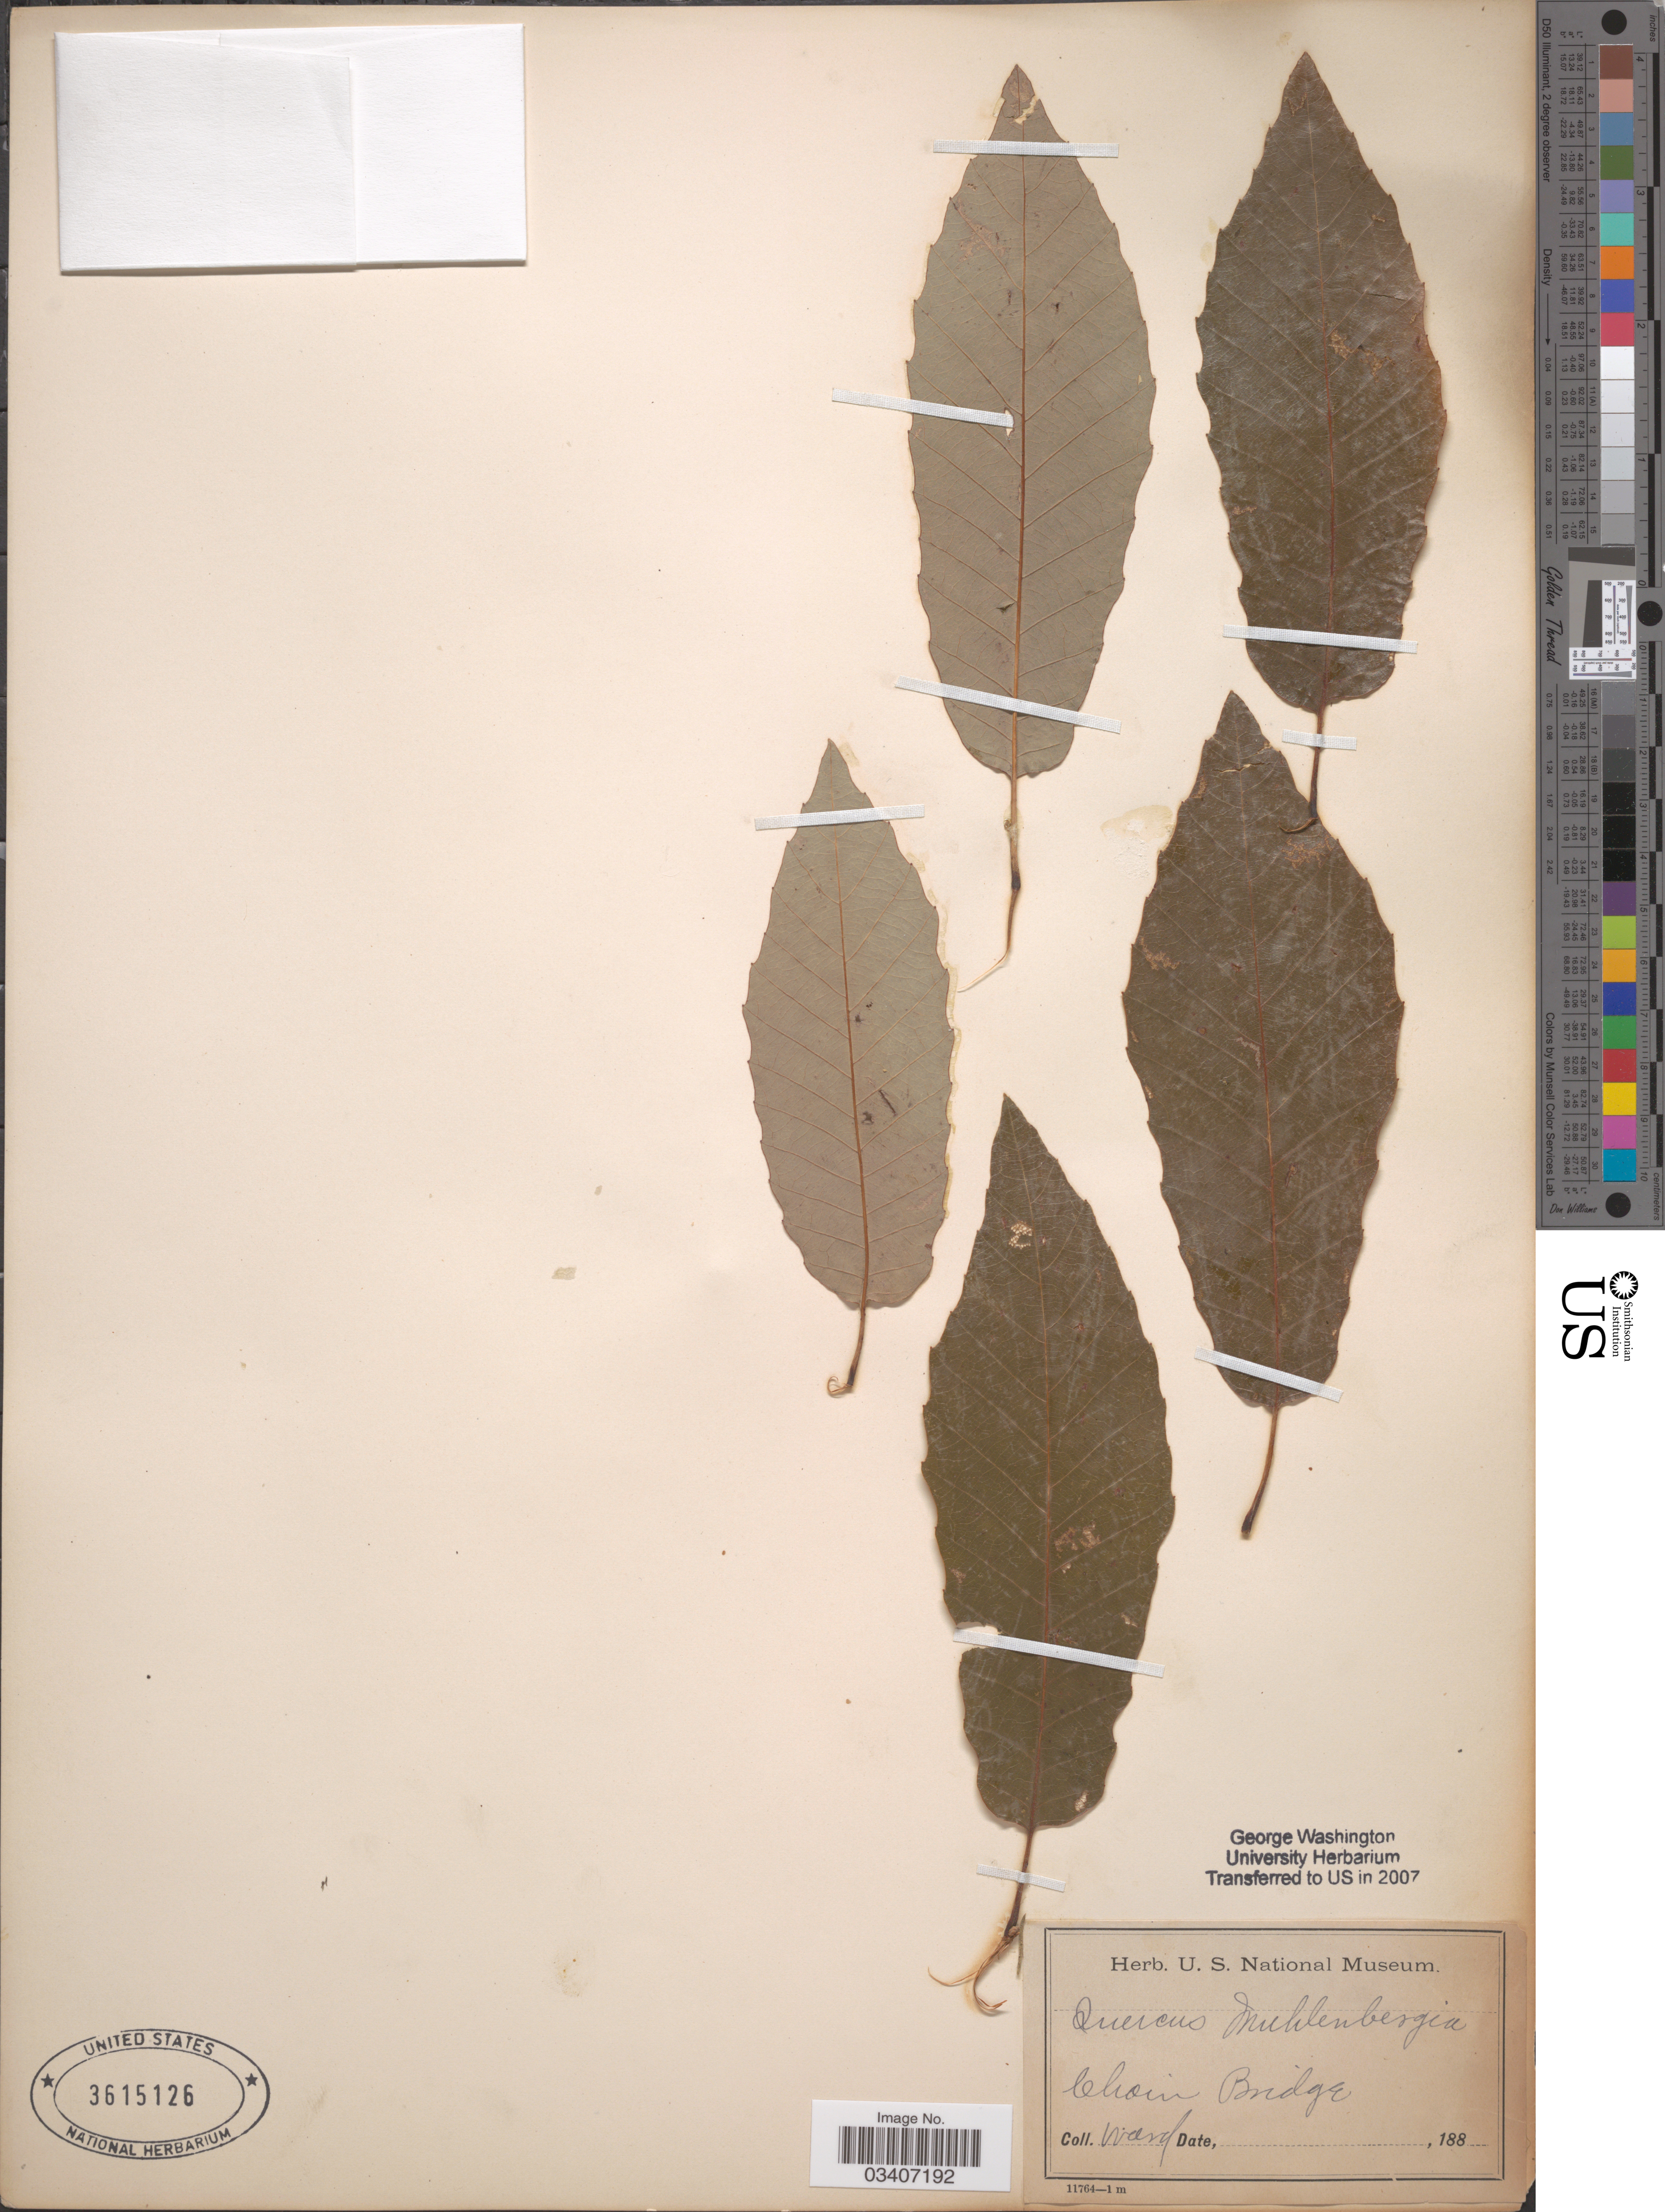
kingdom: Plantae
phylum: Tracheophyta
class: Magnoliopsida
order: Fagales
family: Fagaceae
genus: Quercus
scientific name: Quercus muehlenbergii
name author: Engelm.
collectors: -- Ward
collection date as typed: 188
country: United States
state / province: District of Columbia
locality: Chain Bridge.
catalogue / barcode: US 3615126